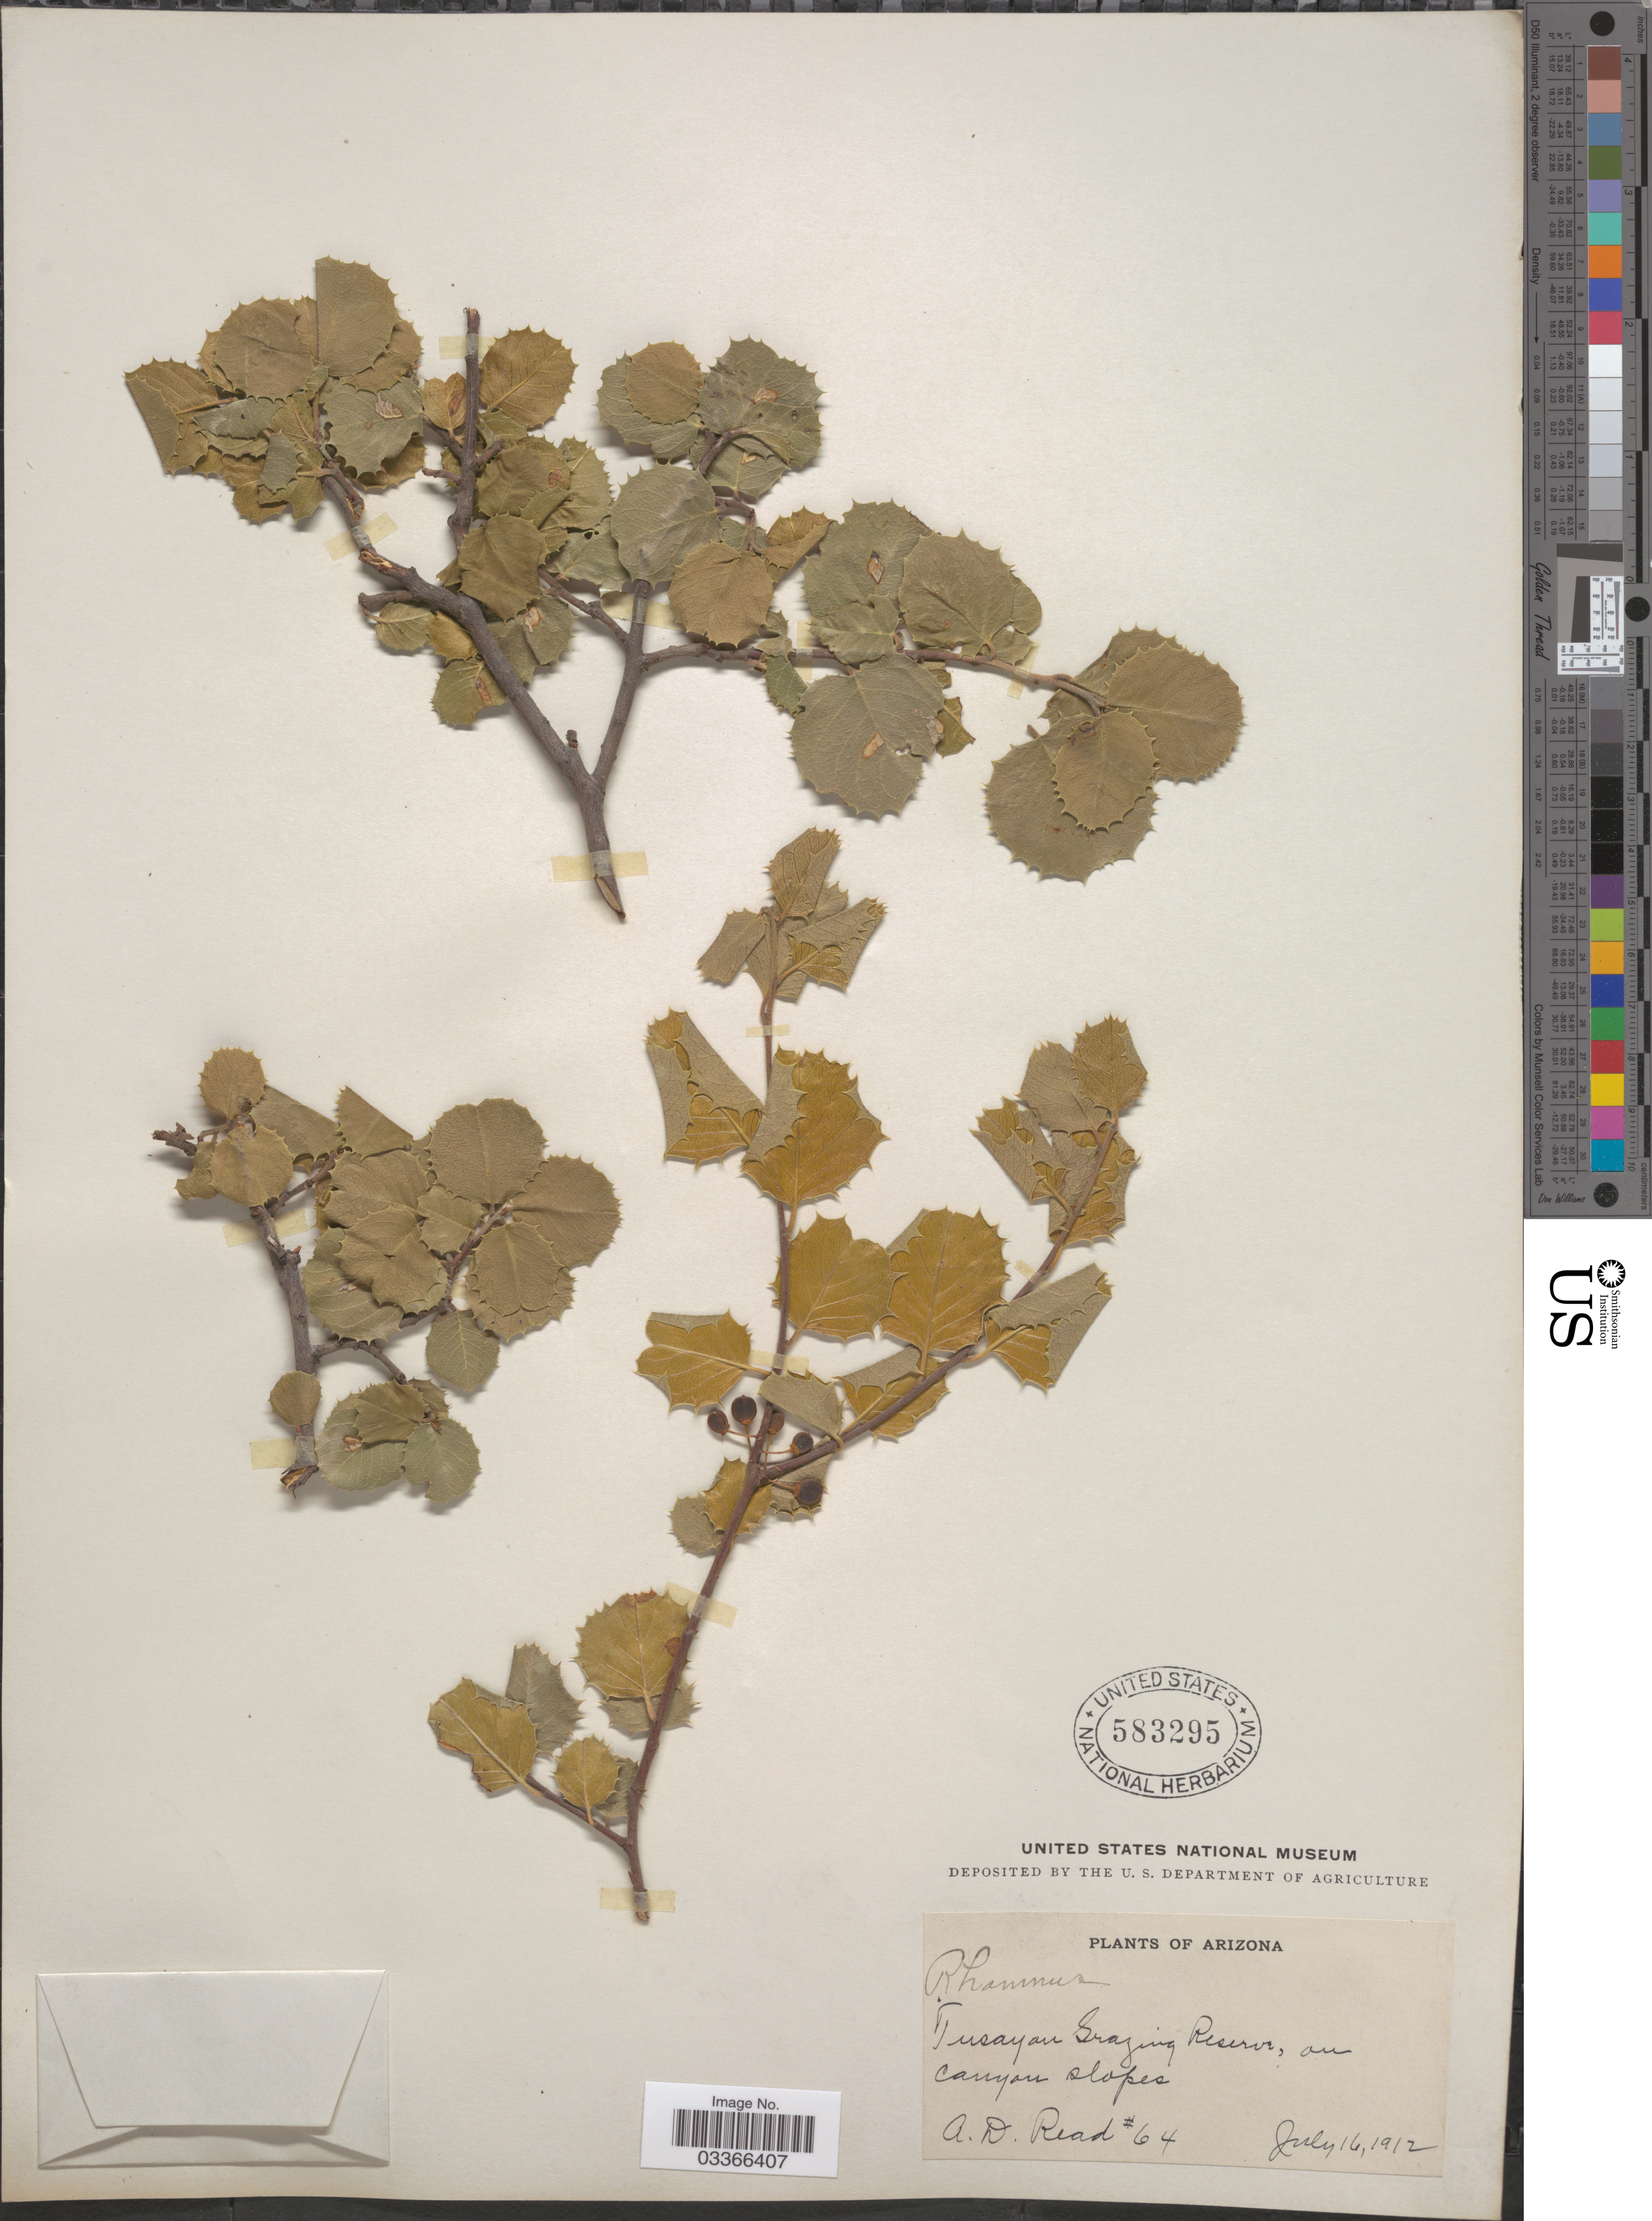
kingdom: Plantae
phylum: Tracheophyta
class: Magnoliopsida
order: Rosales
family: Rhamnaceae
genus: Rhamnus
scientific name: Rhamnus crocea var. ilicifolia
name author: (Kellogg) Greene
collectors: A. D. Read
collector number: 64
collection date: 1912-07-16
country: United States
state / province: Arizona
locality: Tusayan Grazing Reserve, on canyon slope.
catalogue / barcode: US 583295